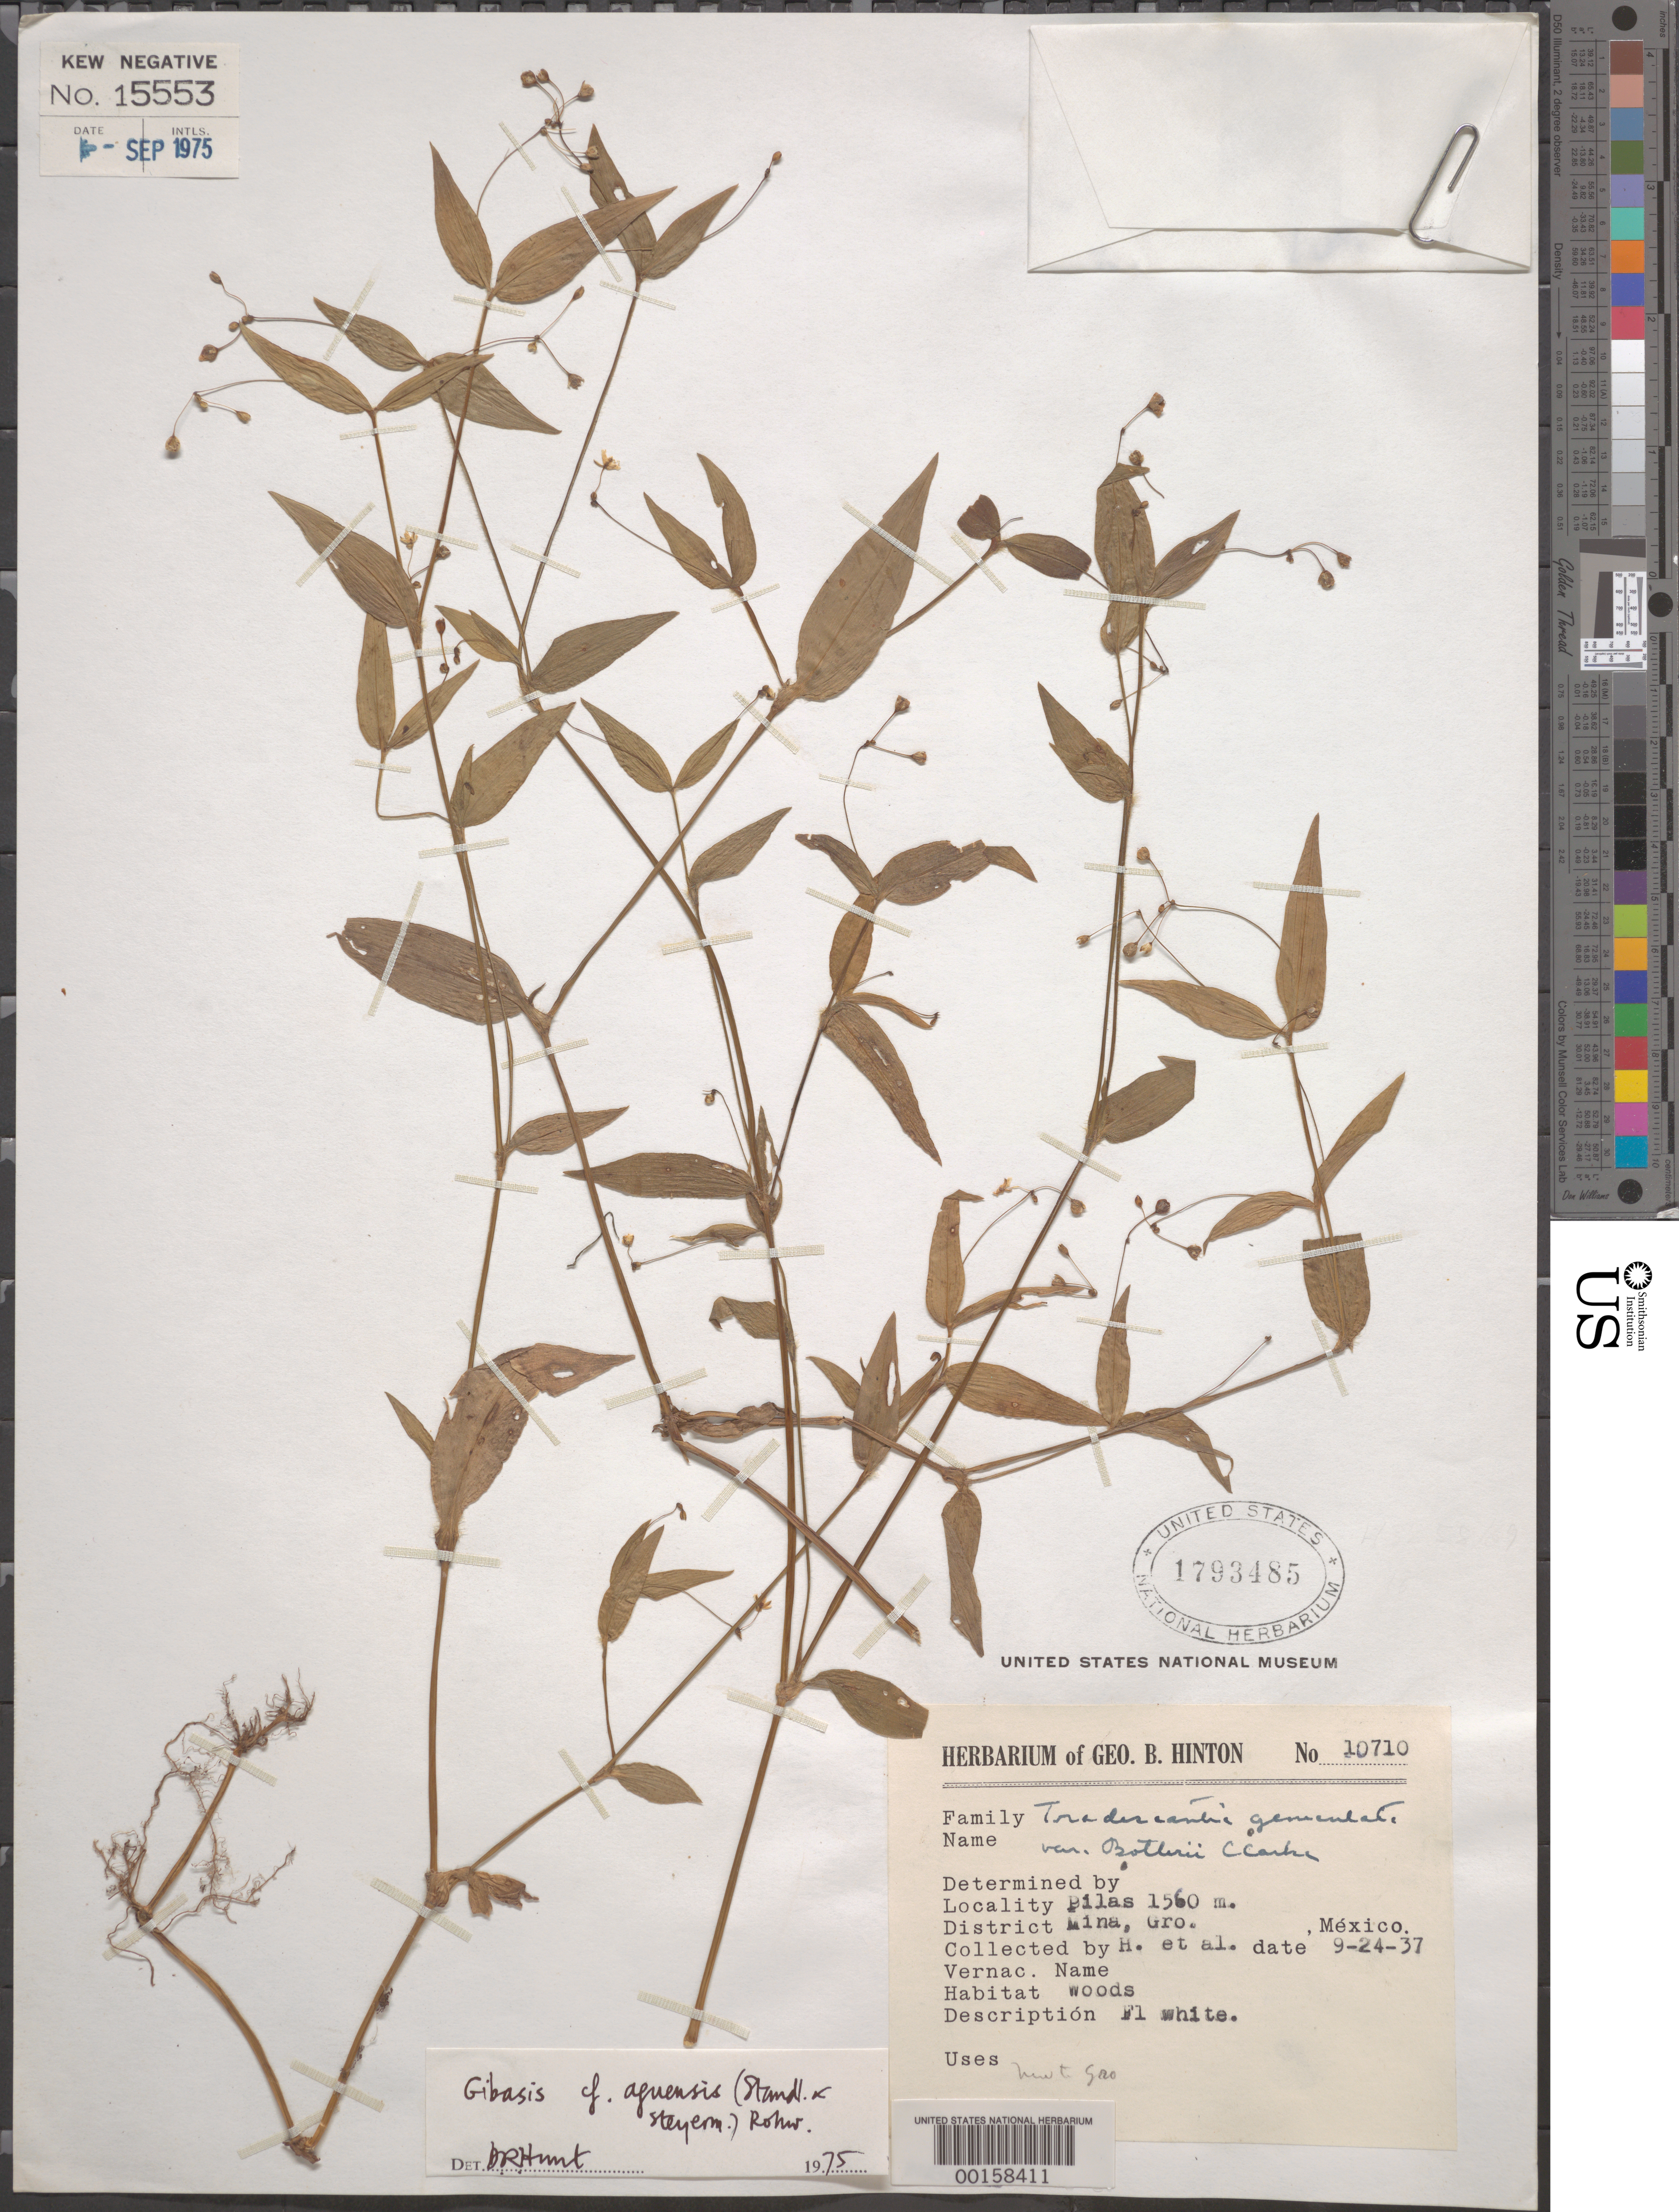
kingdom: Plantae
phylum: Tracheophyta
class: Liliopsida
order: Commelinales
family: Commelinaceae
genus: Gibasis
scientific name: Gibasis aguensis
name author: (Standl. & Steyerm.) Rohweder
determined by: Hunt, D. R.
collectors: G. B. Hinton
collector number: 10710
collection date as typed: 24 Sep 1937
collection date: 1937-09-24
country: Mexico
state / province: Guerrero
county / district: Mina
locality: Pilas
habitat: Woods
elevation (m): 1560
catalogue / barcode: US 1793485